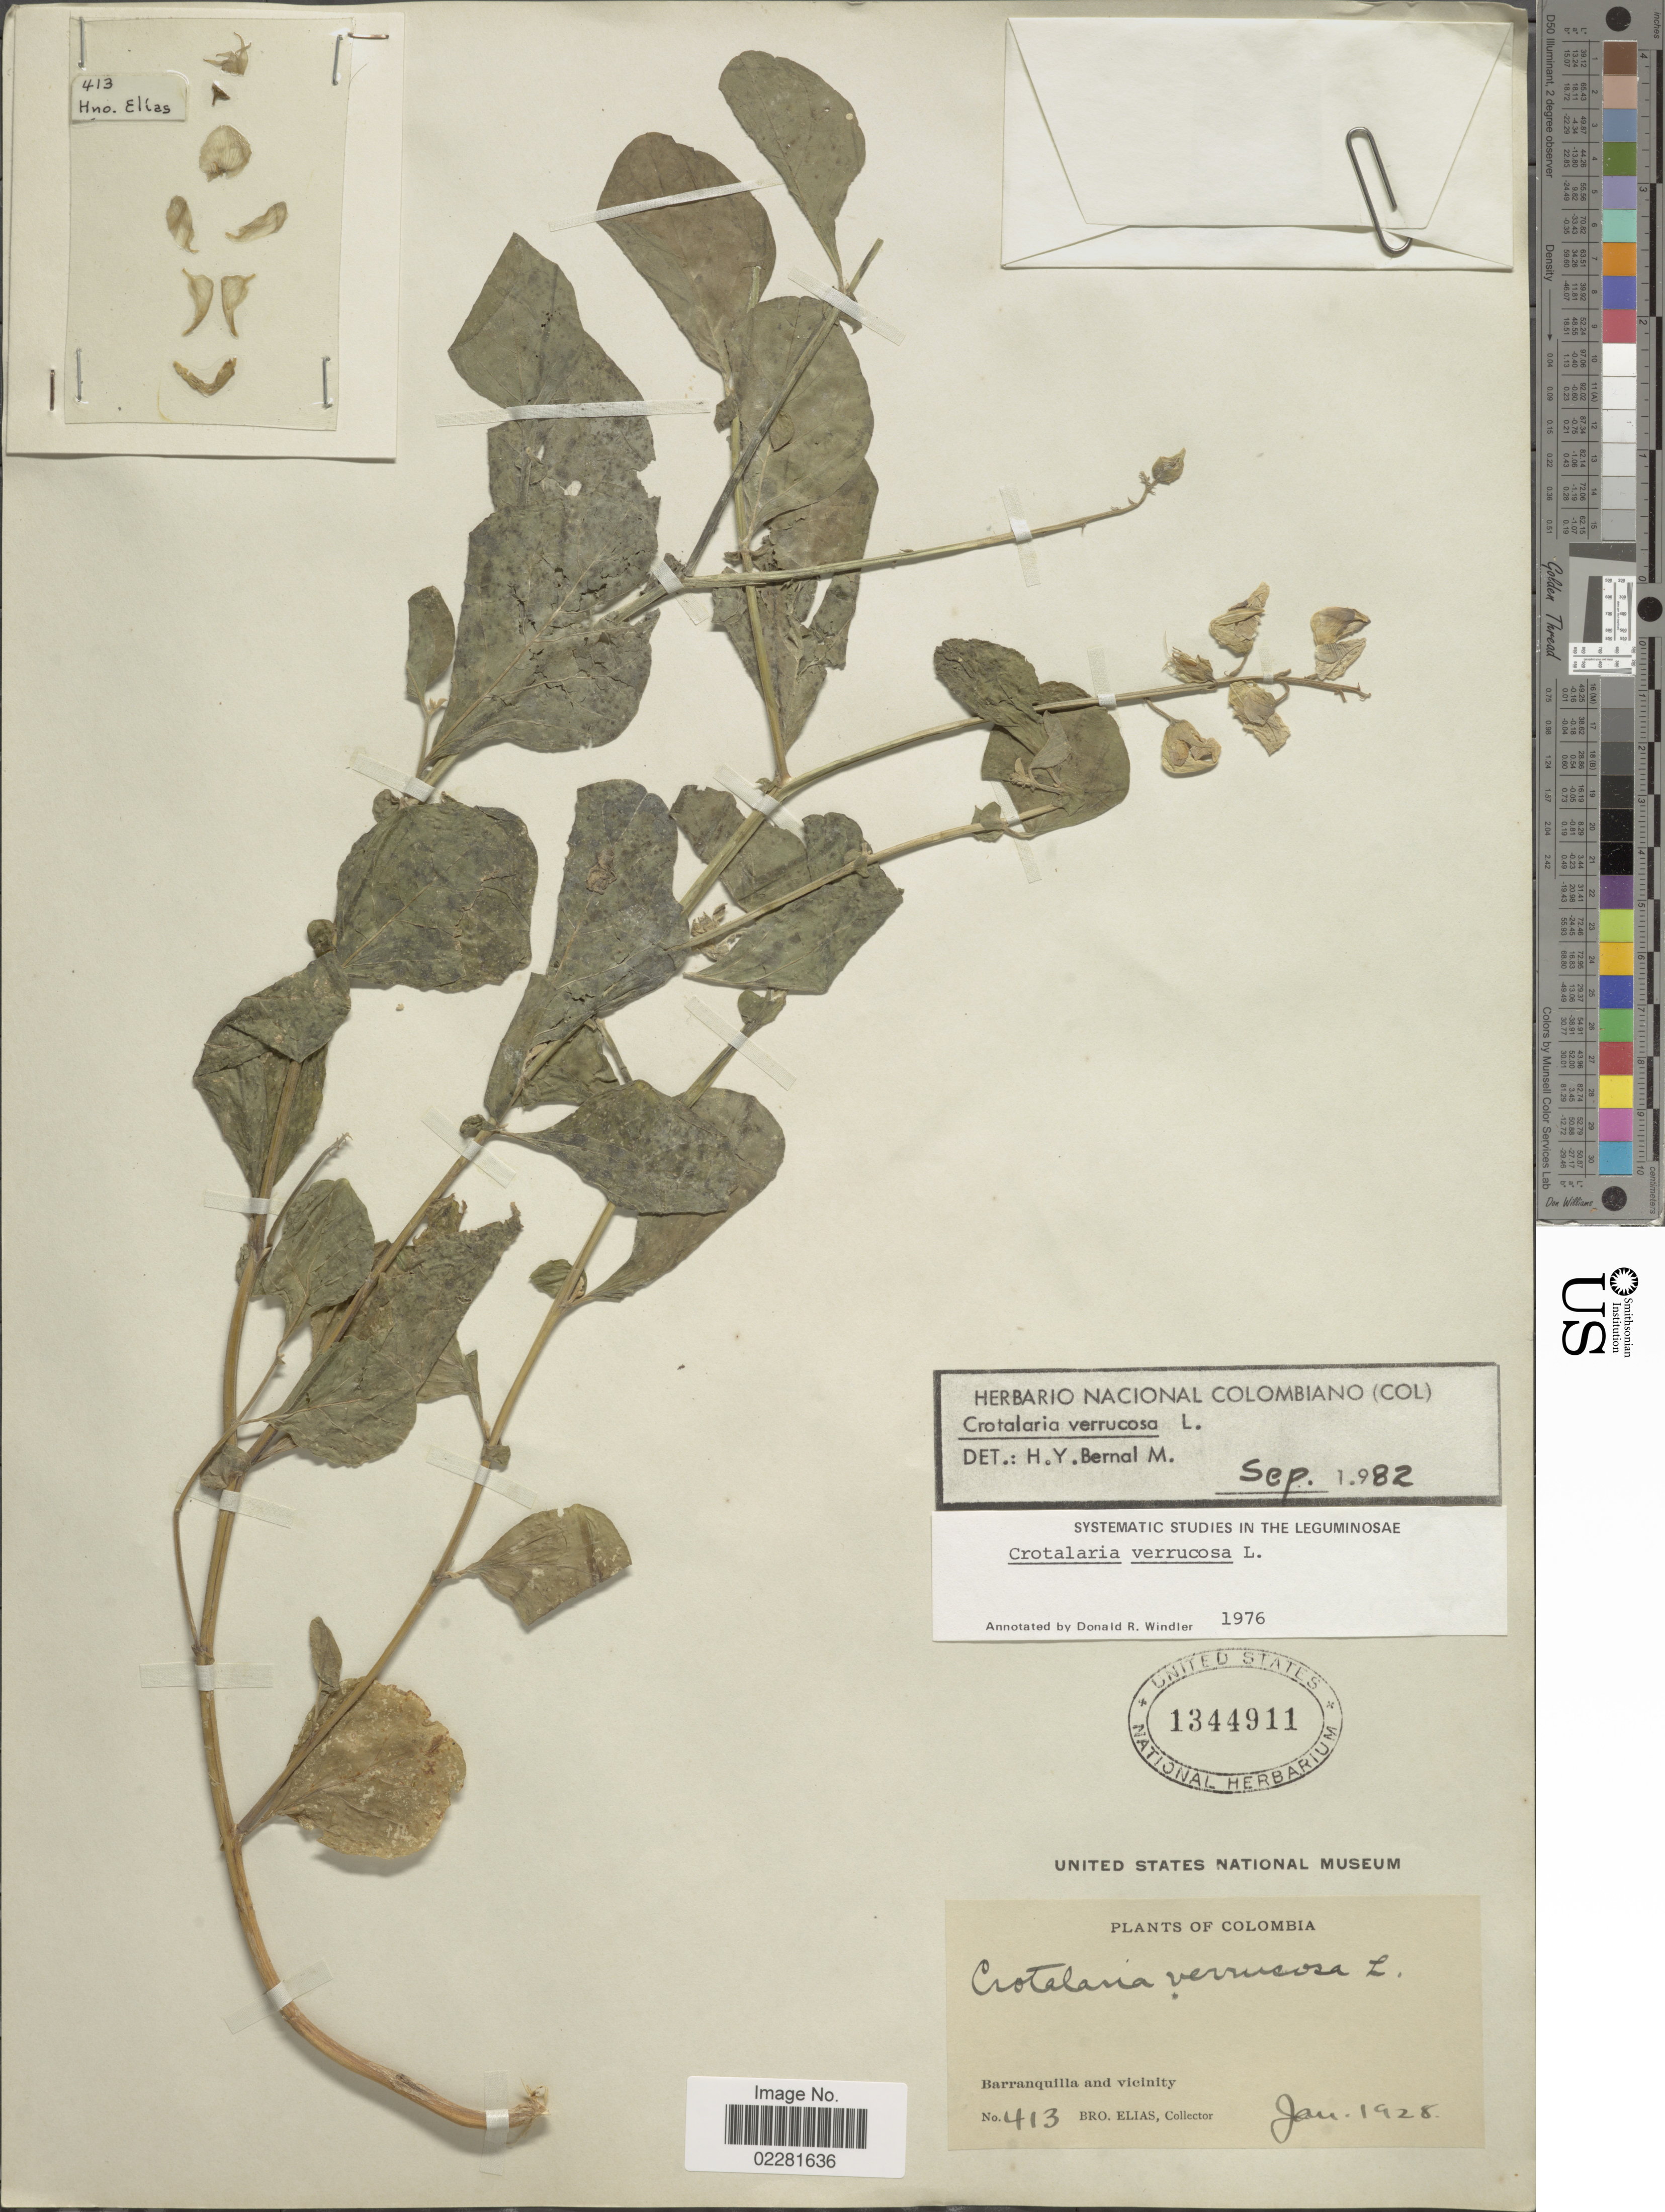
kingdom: Plantae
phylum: Tracheophyta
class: Magnoliopsida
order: Fabales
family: Fabaceae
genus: Crotalaria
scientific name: Crotalaria verrucosa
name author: L.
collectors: Bro. Elias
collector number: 413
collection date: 1928-01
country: Colombia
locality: Barranquilla and vicinity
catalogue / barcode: US 1344911